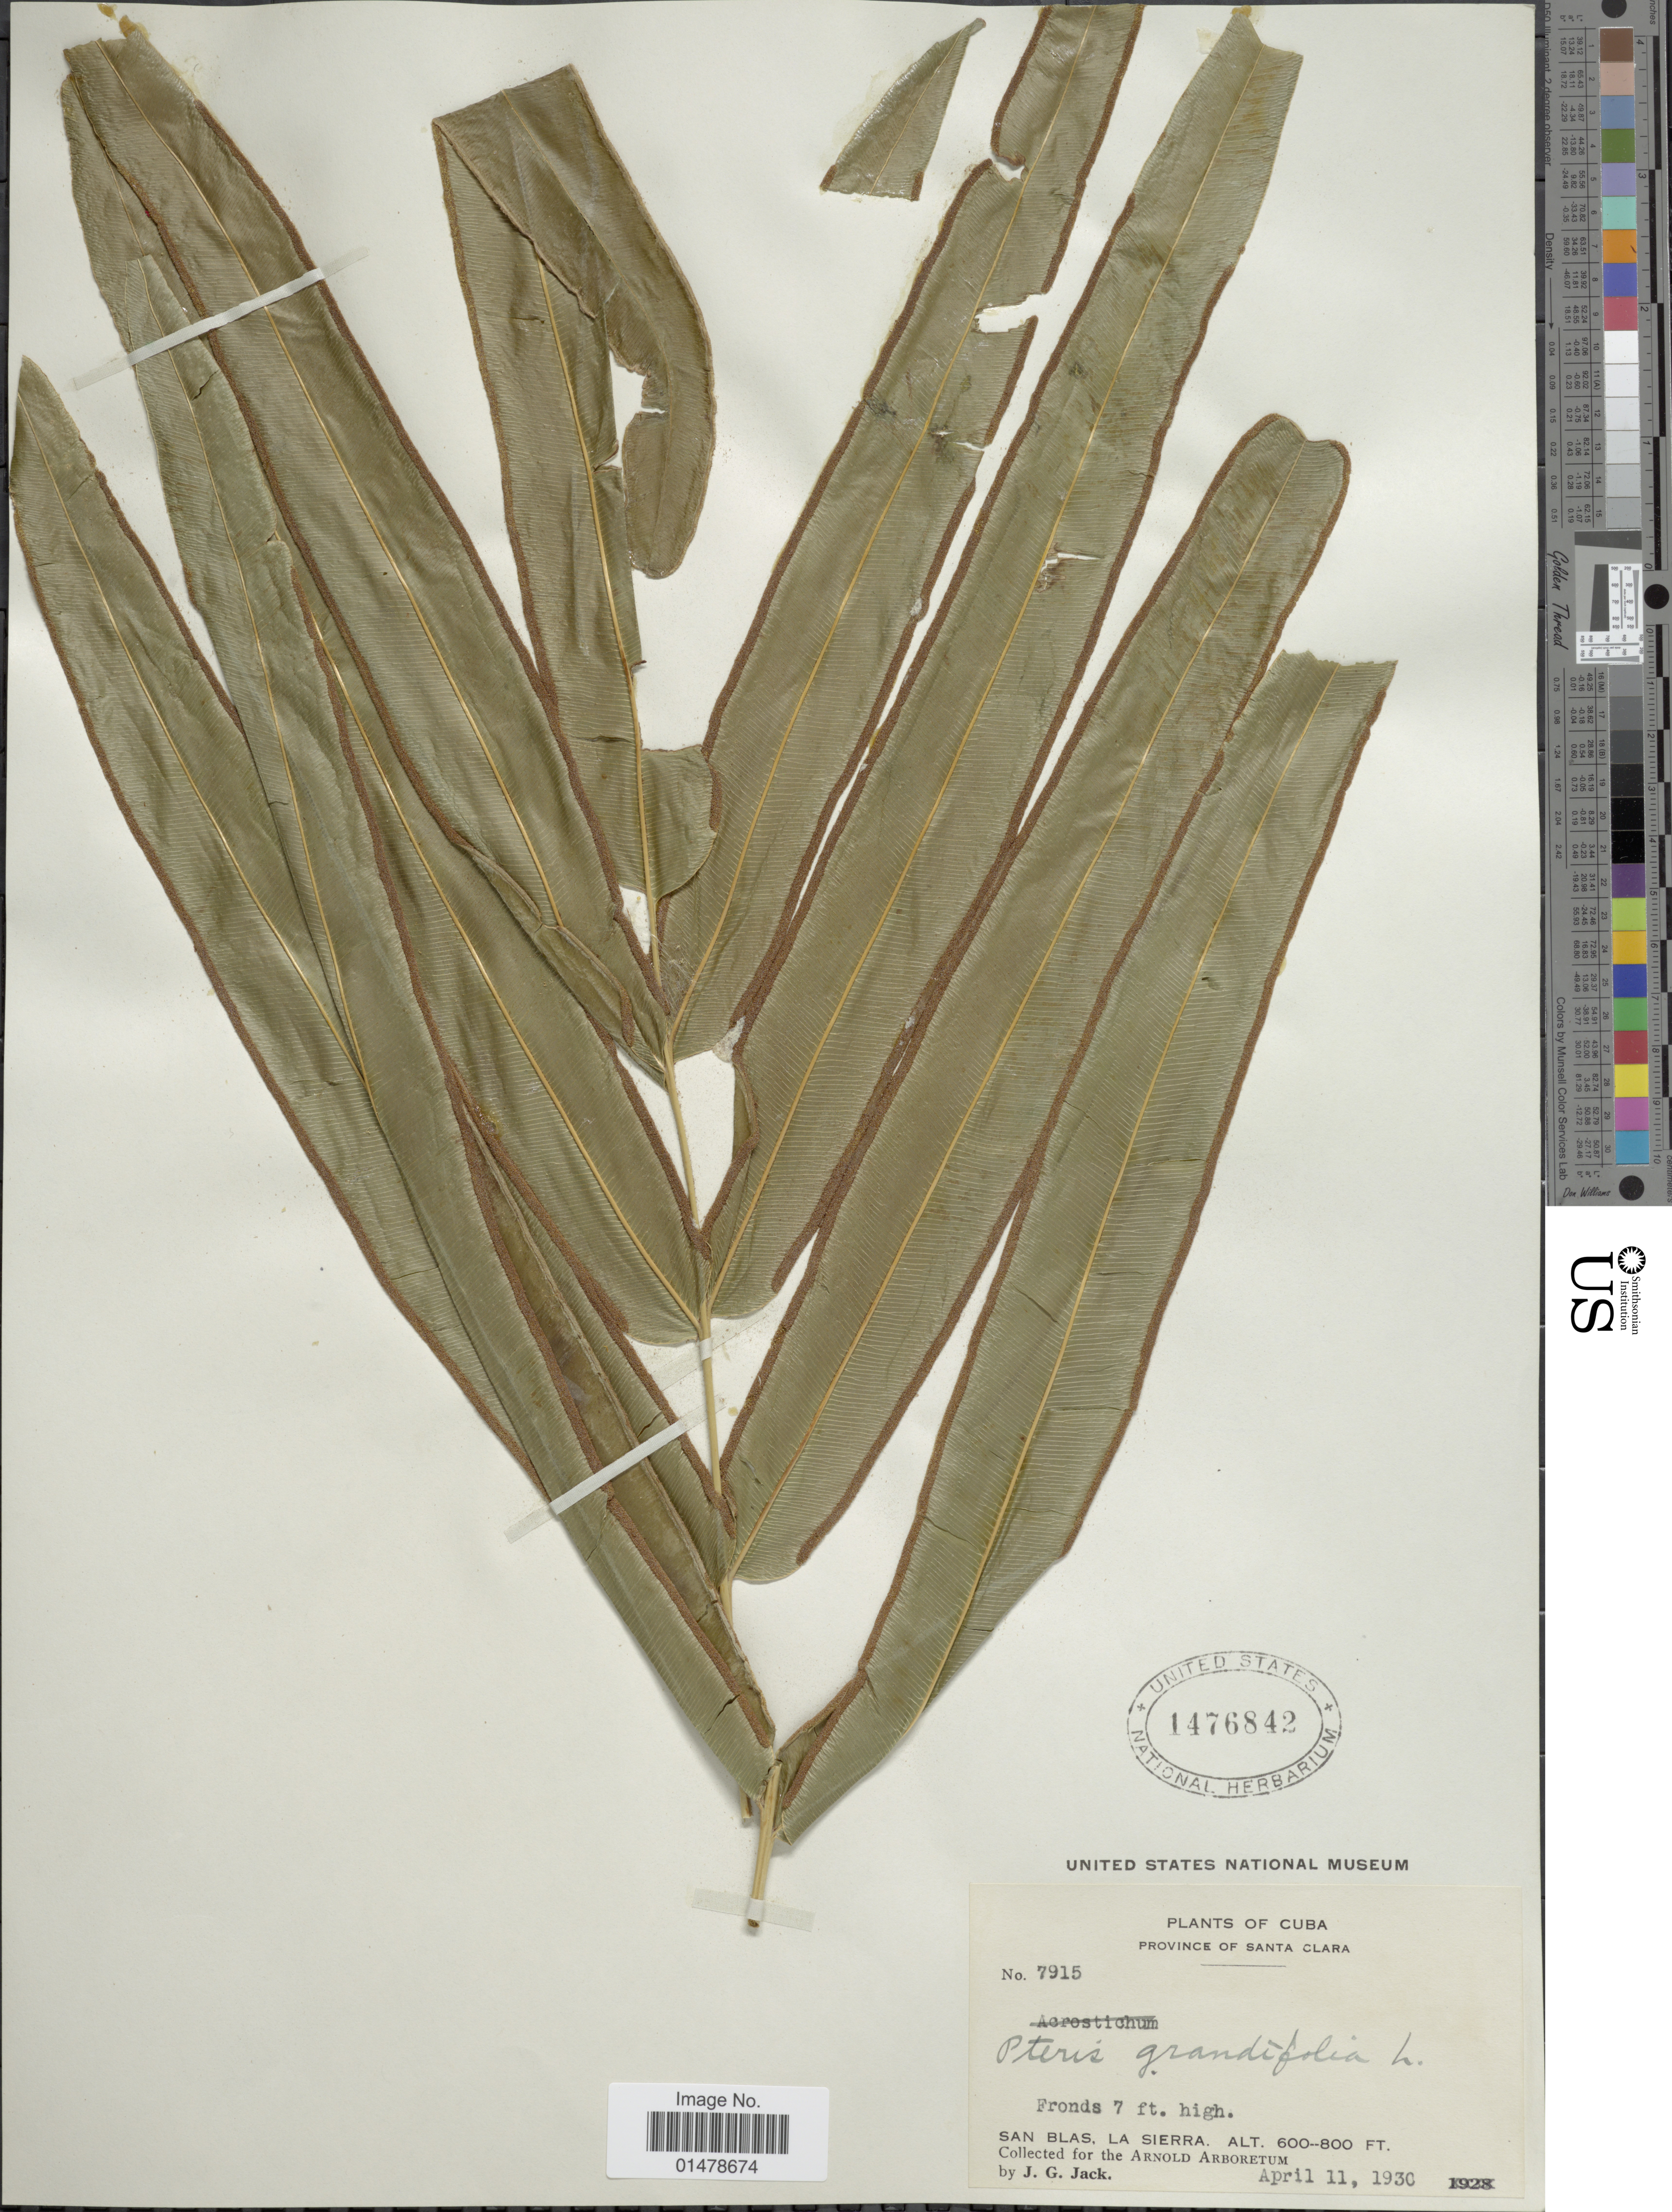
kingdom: Plantae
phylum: Tracheophyta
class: Polypodiopsida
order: Polypodiales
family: Pteridaceae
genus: Pteris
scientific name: Pteris grandifolia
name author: L.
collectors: J. G. Jack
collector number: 7915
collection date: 1930-04-11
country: Cuba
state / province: Las Villas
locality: Province of Santa Clara. San Blas, La Sierra.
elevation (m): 183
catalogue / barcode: US 1476842